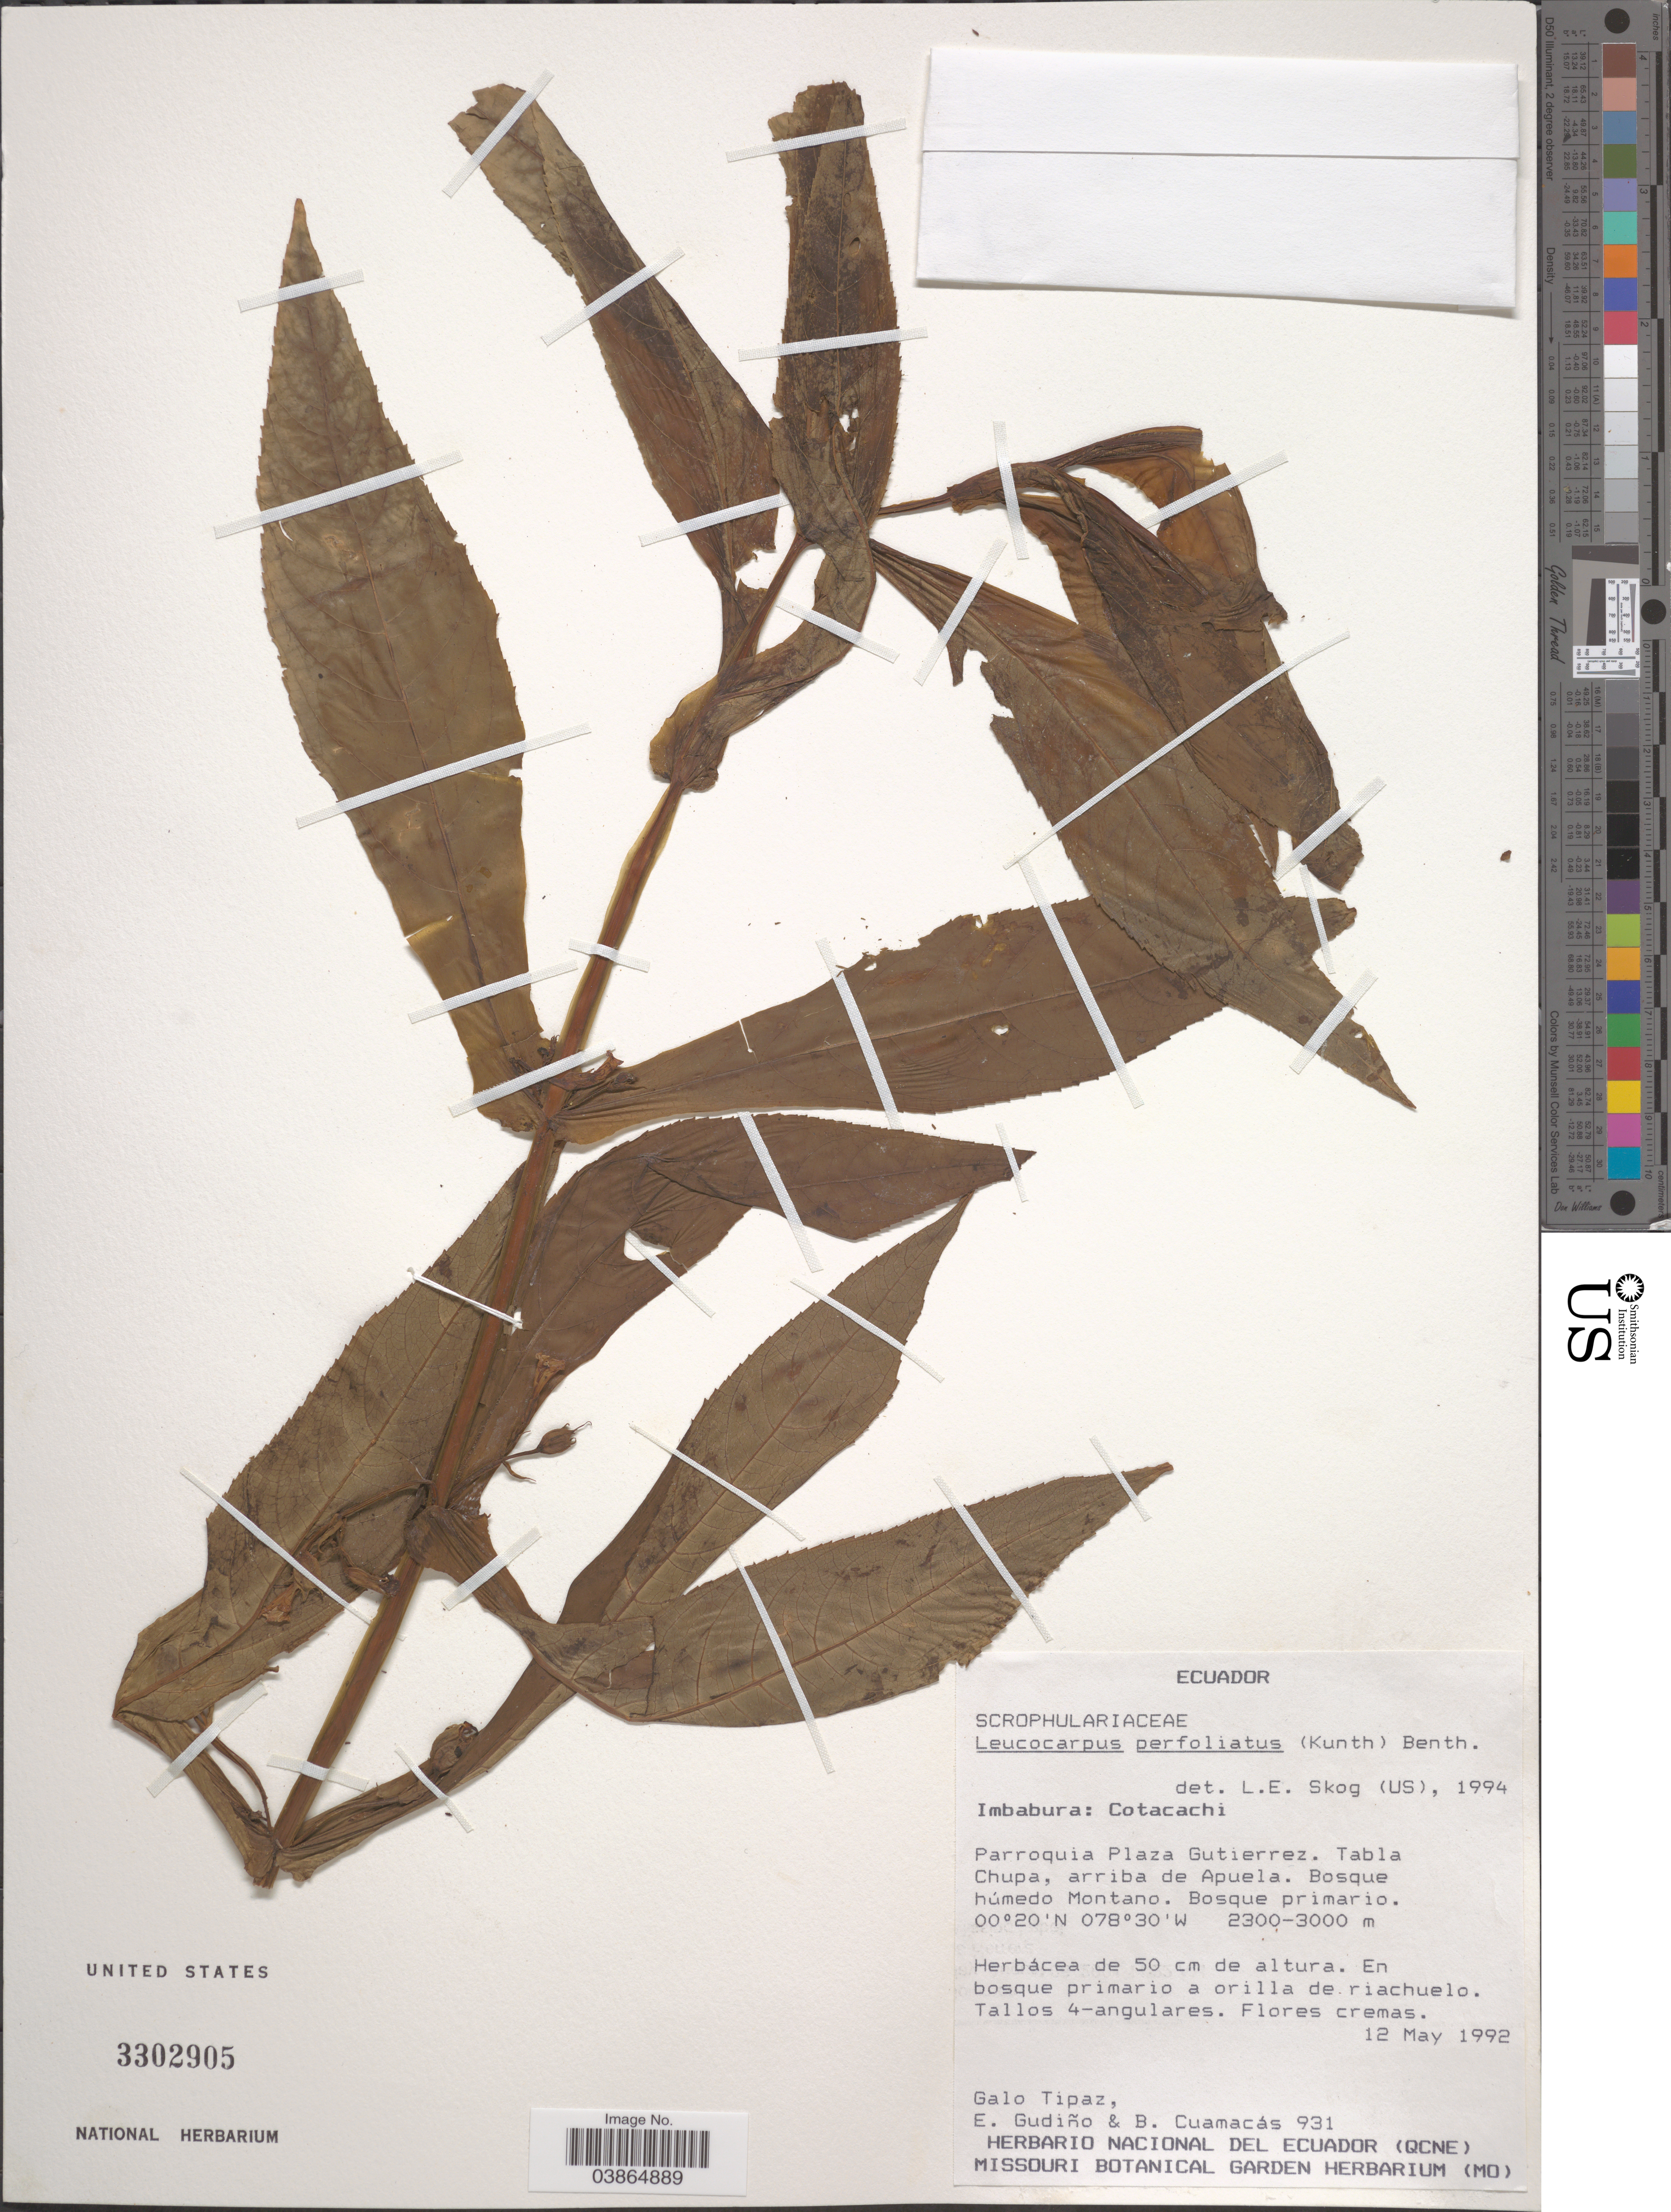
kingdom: Plantae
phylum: Tracheophyta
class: Magnoliopsida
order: Lamiales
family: Phrymaceae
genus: Leucocarpus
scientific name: Leucocarpus perfoliatus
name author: (Kunth) Benth.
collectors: G. Tipaz, E. Gudiño & B. Cuamacas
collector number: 931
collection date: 1992-05-12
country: Ecuador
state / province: Imbabura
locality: Cotacachi. Parroquia Plaza Gutierrez. Tabla Chupa, arriba de Apuela.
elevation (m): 2300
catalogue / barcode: US 3302905